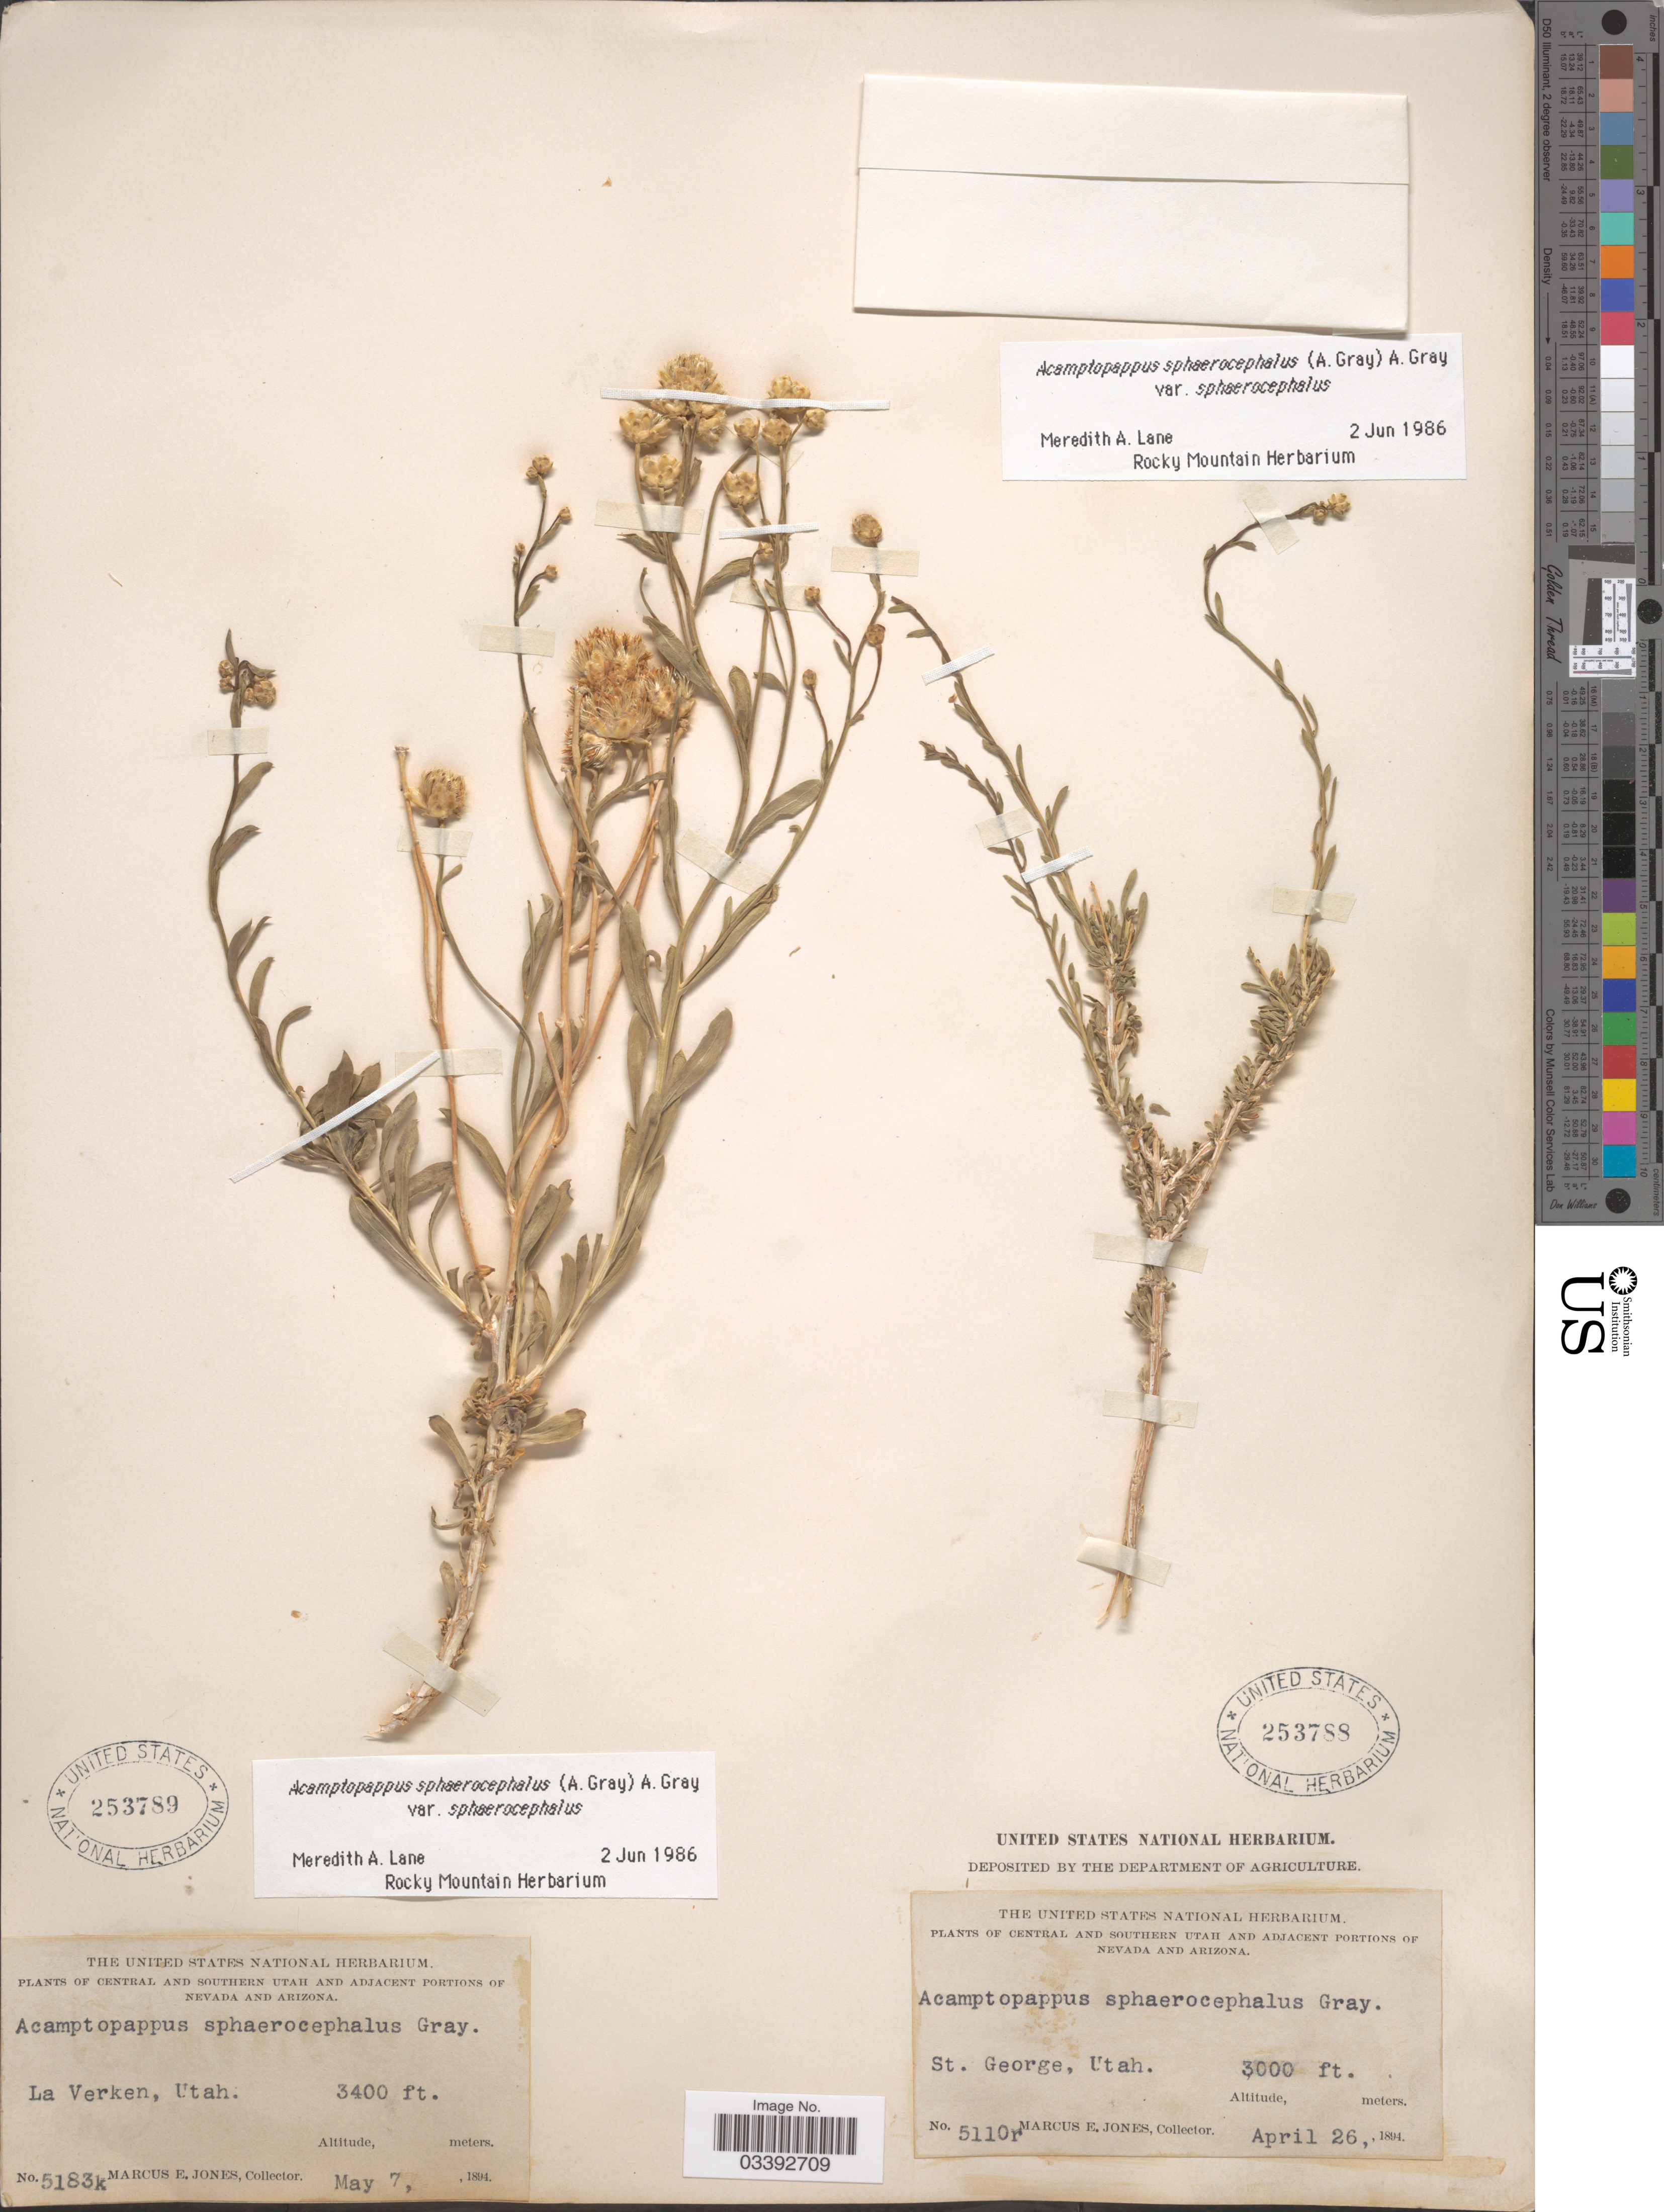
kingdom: Plantae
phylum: Tracheophyta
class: Magnoliopsida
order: Asterales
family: Asteraceae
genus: Acamptopappus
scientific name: Acamptopappus sphaerocephalus var. sphaerocephalus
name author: A. Gray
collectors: M. E. Jones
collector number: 5183k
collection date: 1894-05-07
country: United States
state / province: Utah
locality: Central and Southern Utah. La Verken.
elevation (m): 1036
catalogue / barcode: US 253789